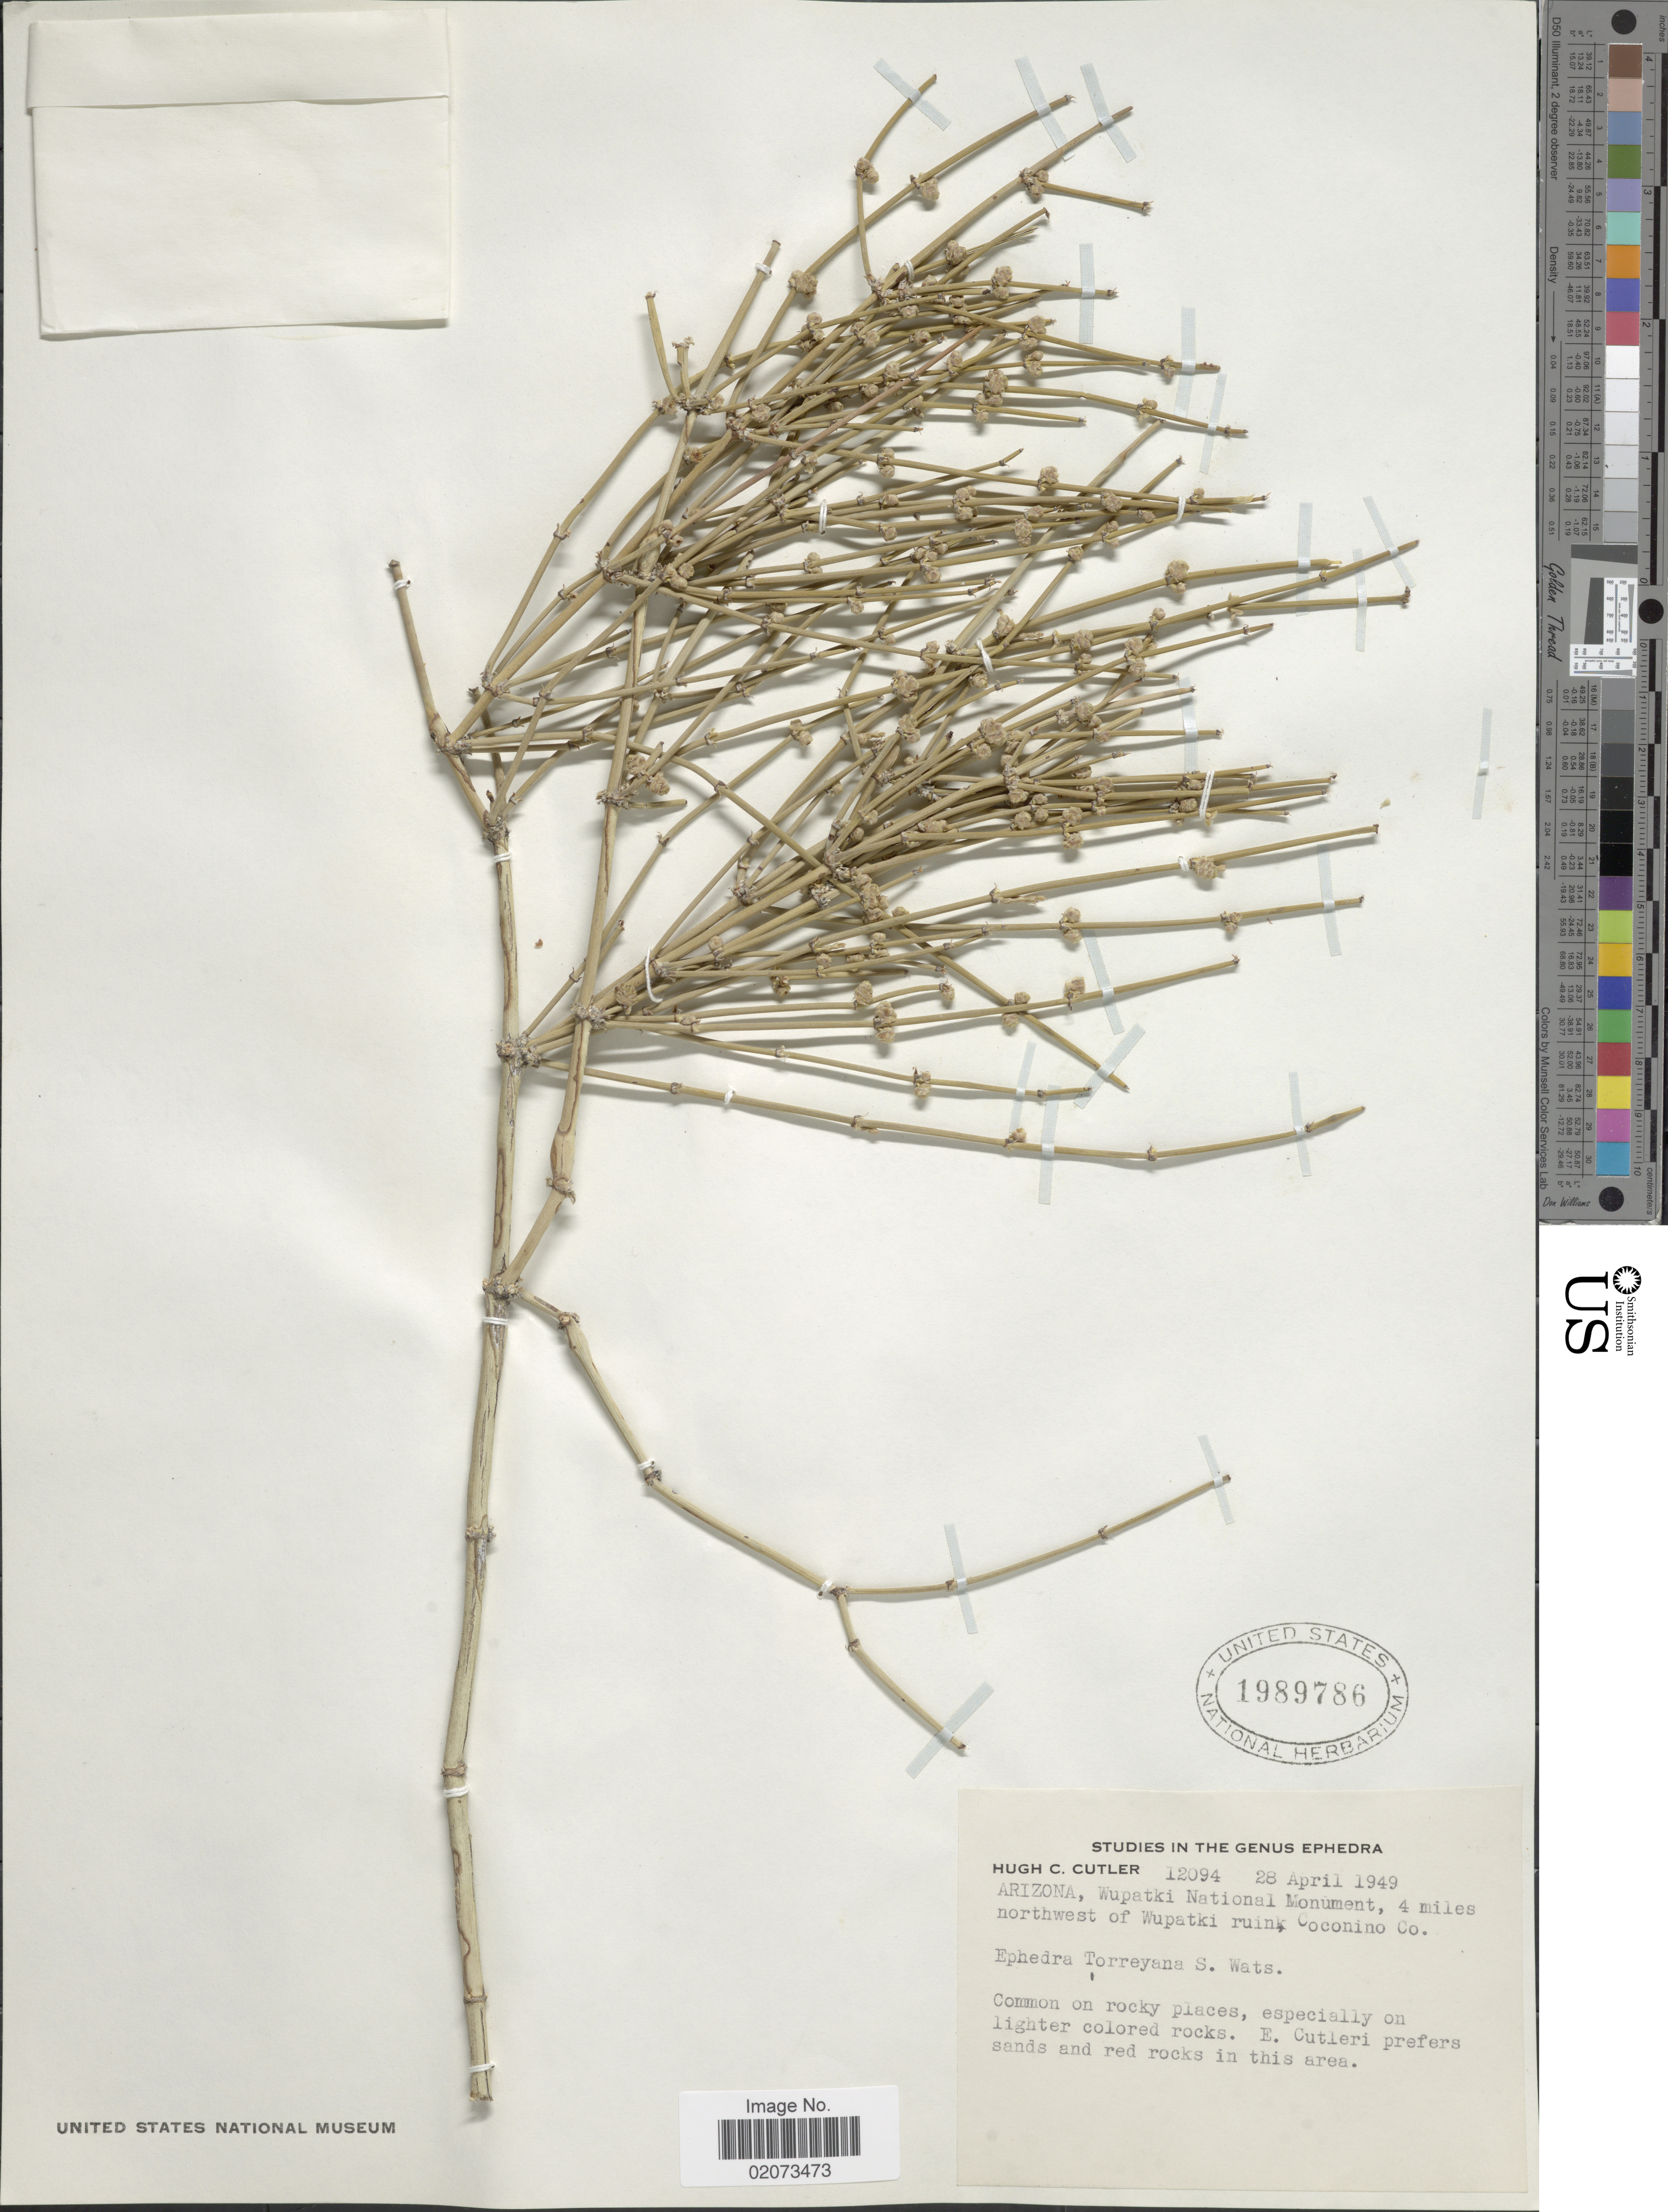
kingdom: Plantae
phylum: Tracheophyta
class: Gnetopsida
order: Ephedrales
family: Ephedraceae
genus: Ephedra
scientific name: Ephedra torreyana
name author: S. Watson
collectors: H. C. Cutler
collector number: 12094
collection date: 1949-04-28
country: United States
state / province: Arizona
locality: Arizona, Wupatki National Monument, 4 miles northwest of Wupatki ruin, Coconino Co.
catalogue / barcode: US 1989786